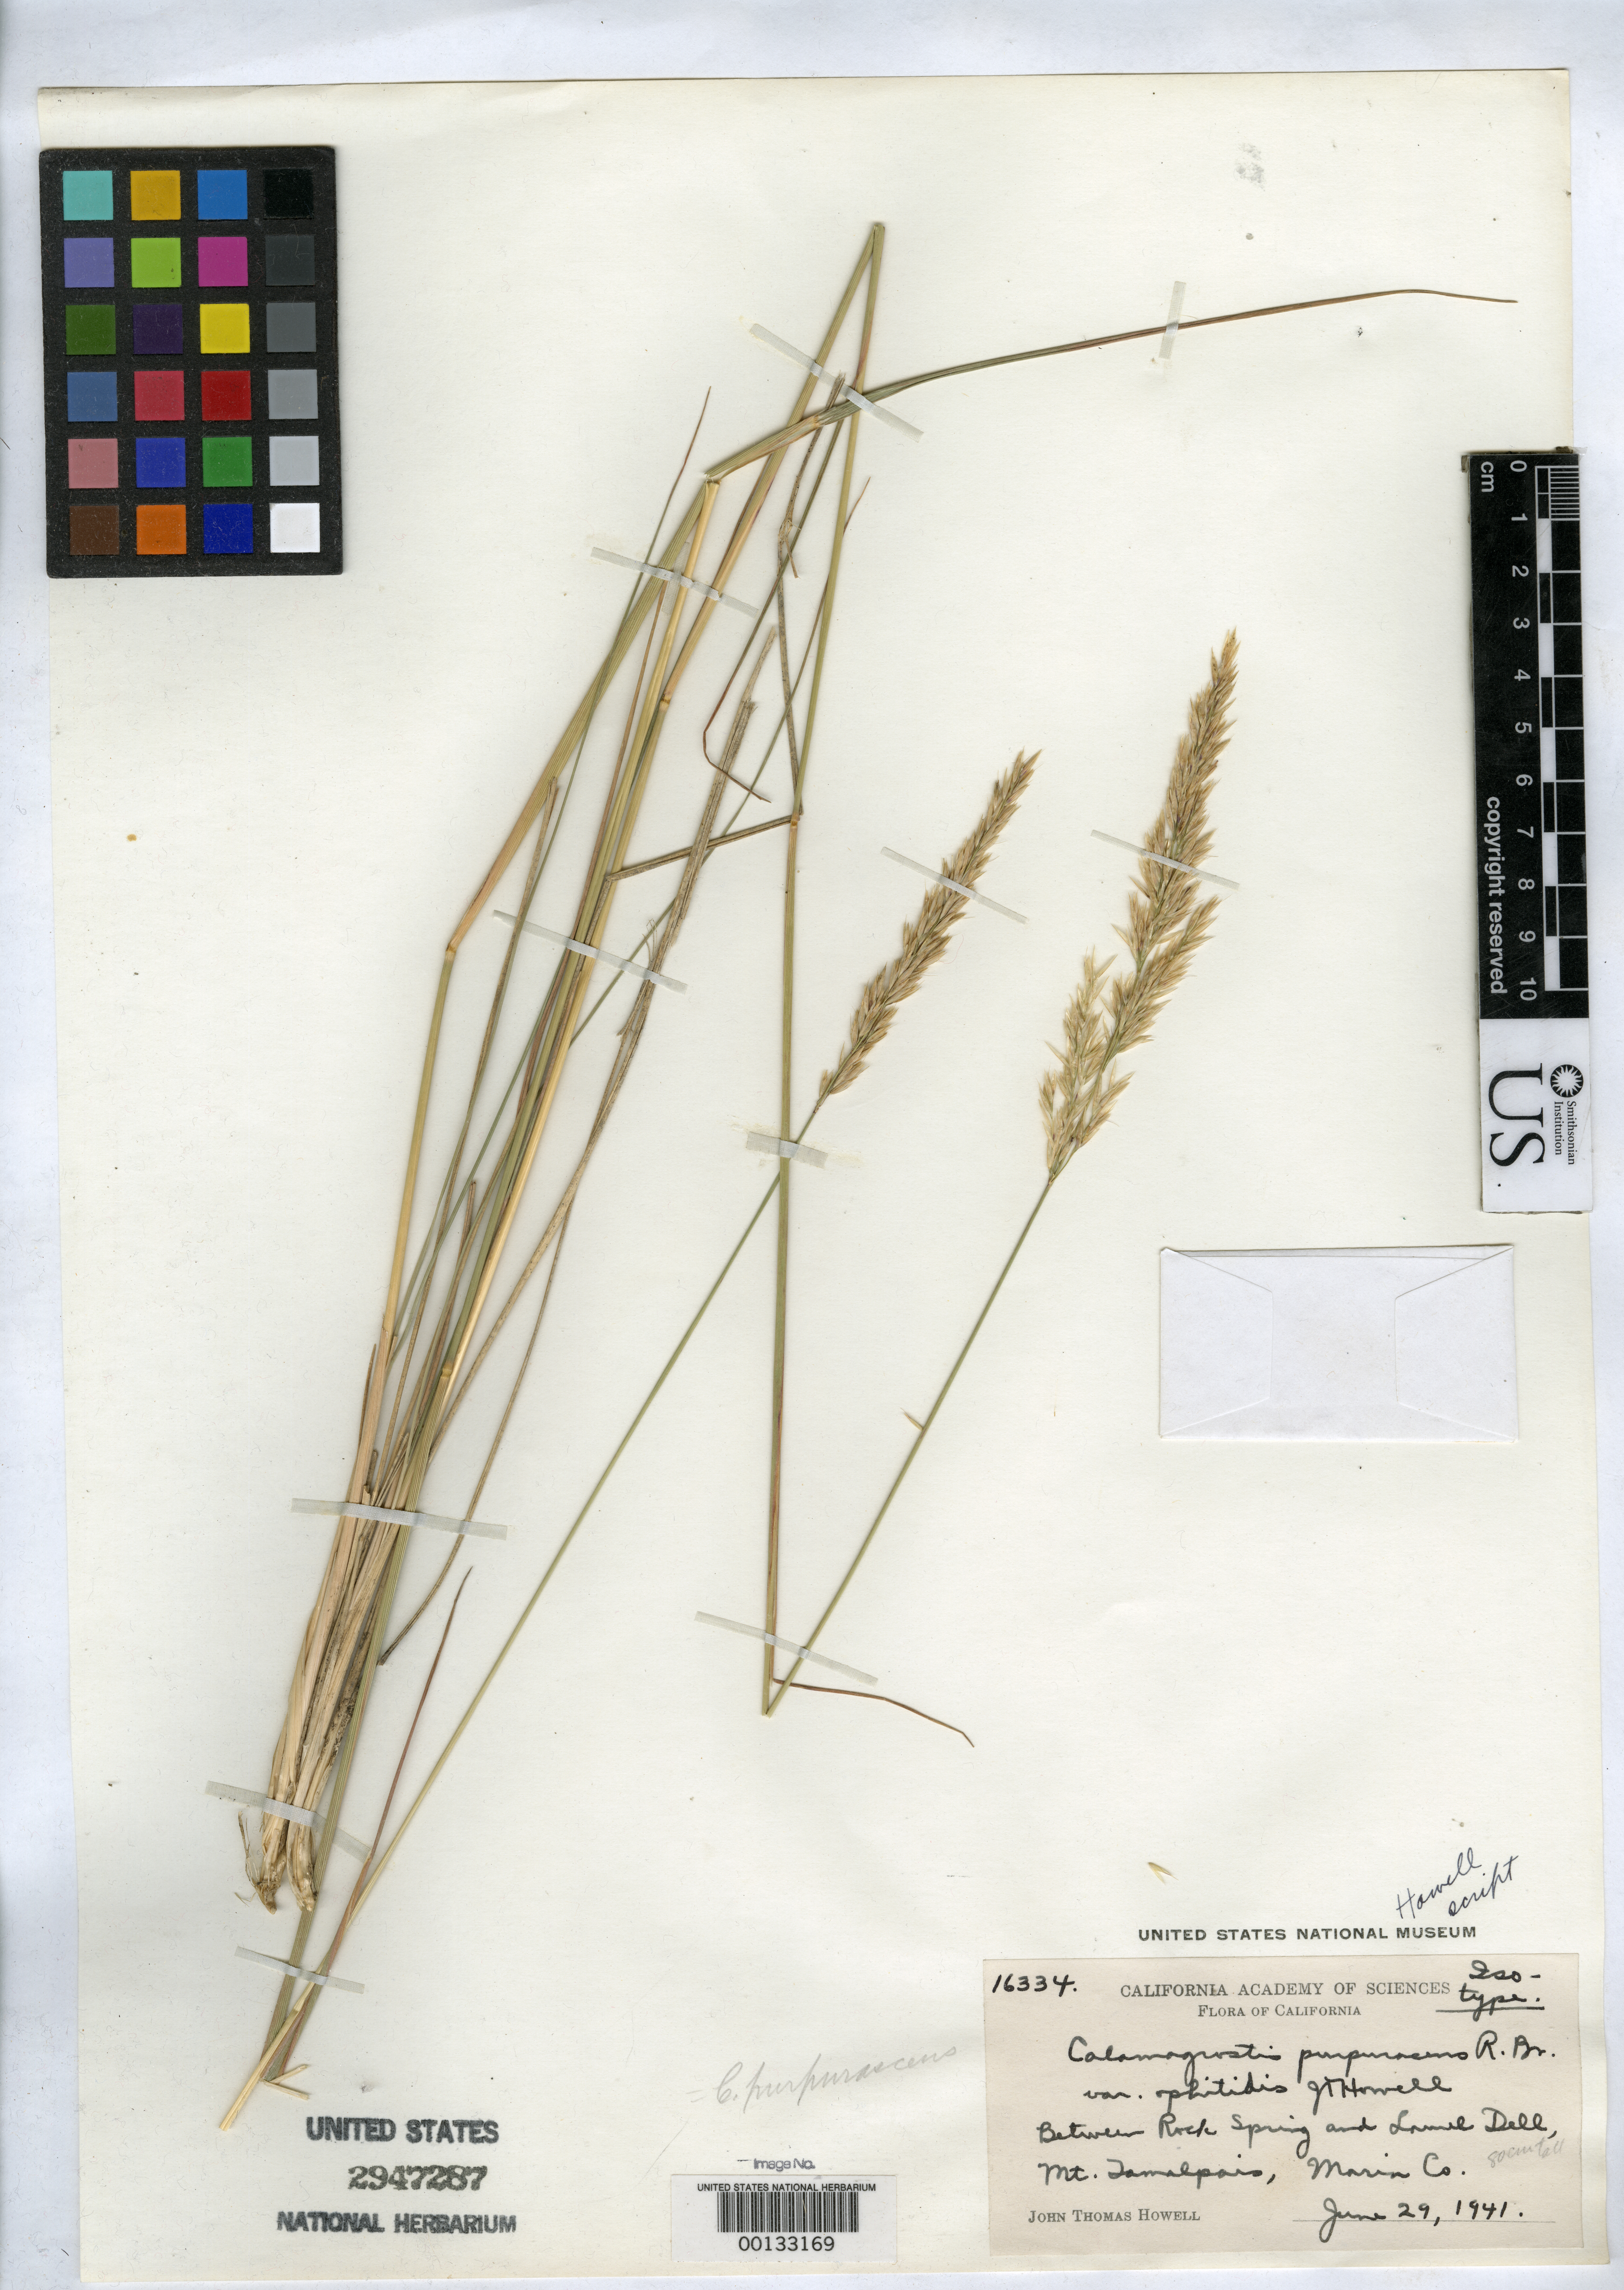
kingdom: Plantae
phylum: Tracheophyta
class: Liliopsida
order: Poales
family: Poaceae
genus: Calamagrostis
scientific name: Calamagrostis purpurascens var. ophitidis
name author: J.T. Howell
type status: Isotype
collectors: J. T. Howell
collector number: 16334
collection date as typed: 29 Jun 1941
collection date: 1941-06-29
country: United States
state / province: California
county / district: Marin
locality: Between Rock Spring and Laurel Dell, Mt. Tamalpair.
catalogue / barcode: US 2947287